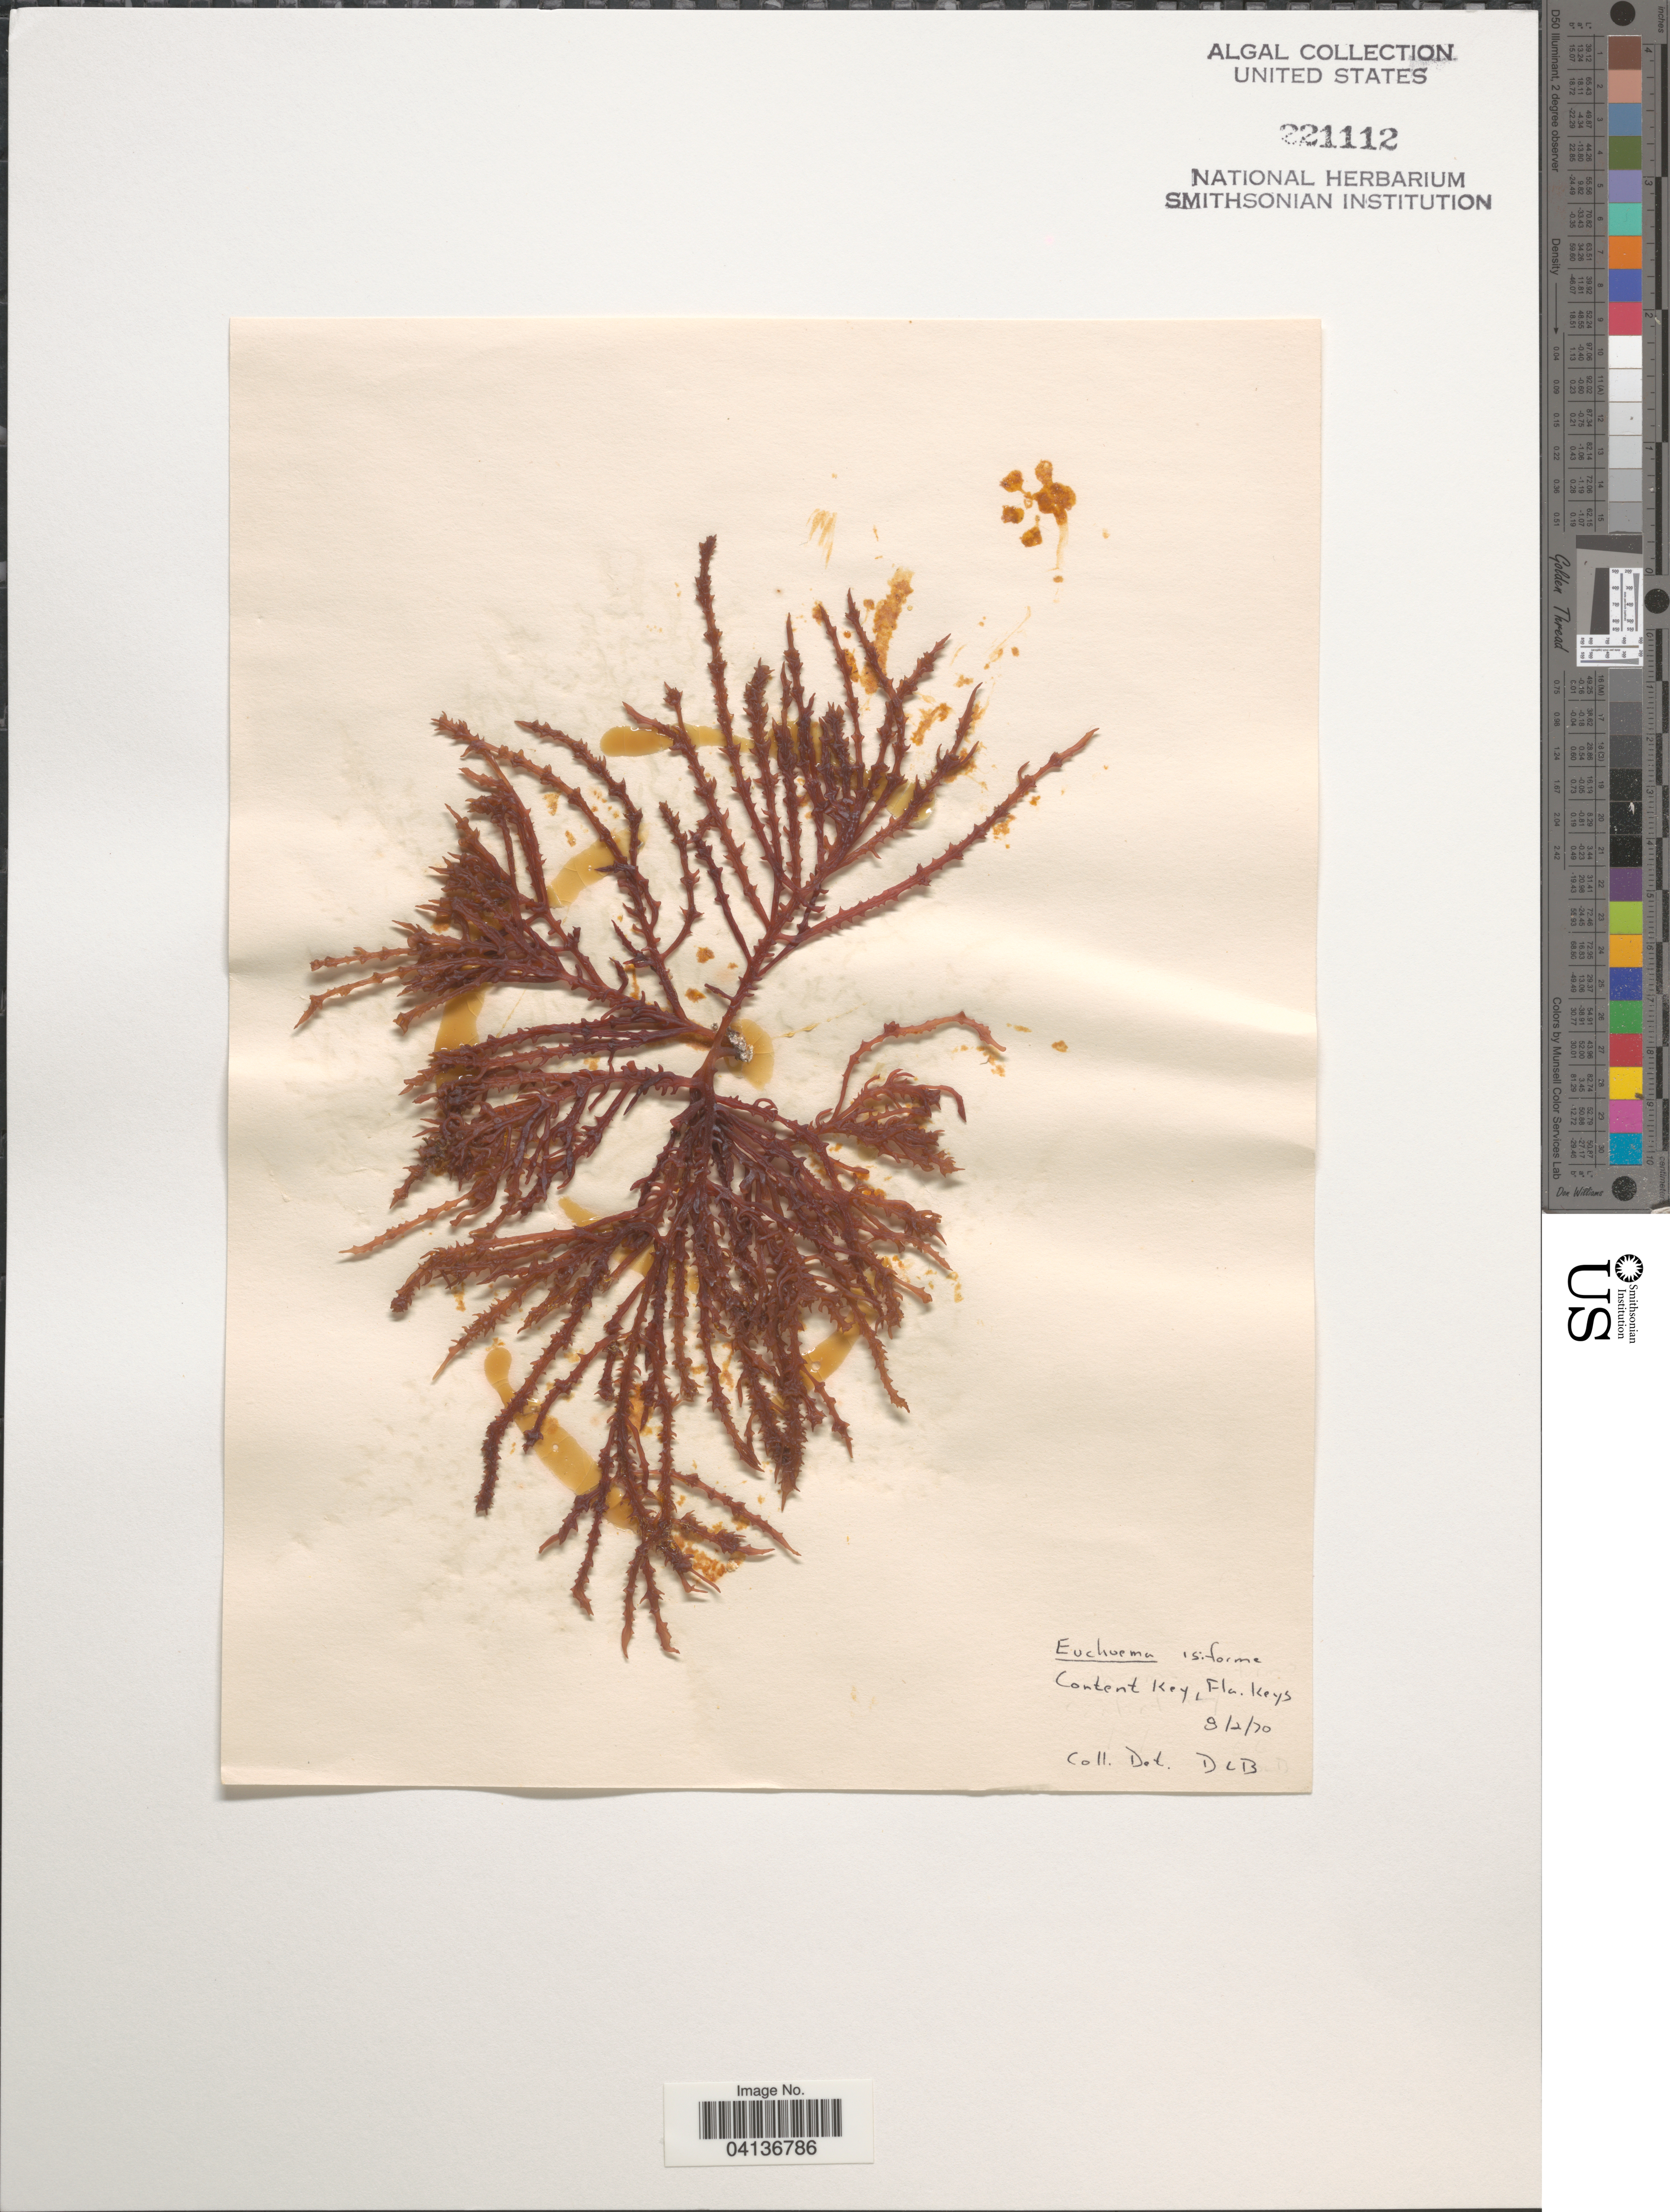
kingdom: Plantae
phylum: Rhodophyta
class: Florideophyceae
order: Gigartinales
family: Solieriaceae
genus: Eucheumatopsis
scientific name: Eucheumatopsis isiformis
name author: (C. Agardh) M.L. Núñez-Resendiz et al.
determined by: Algae name updating Project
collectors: D. L. B.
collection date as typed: Transcribed d/m/y: 2/8/70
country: United States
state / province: Florida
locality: Content Key, Fla. Keys.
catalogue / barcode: US 221112